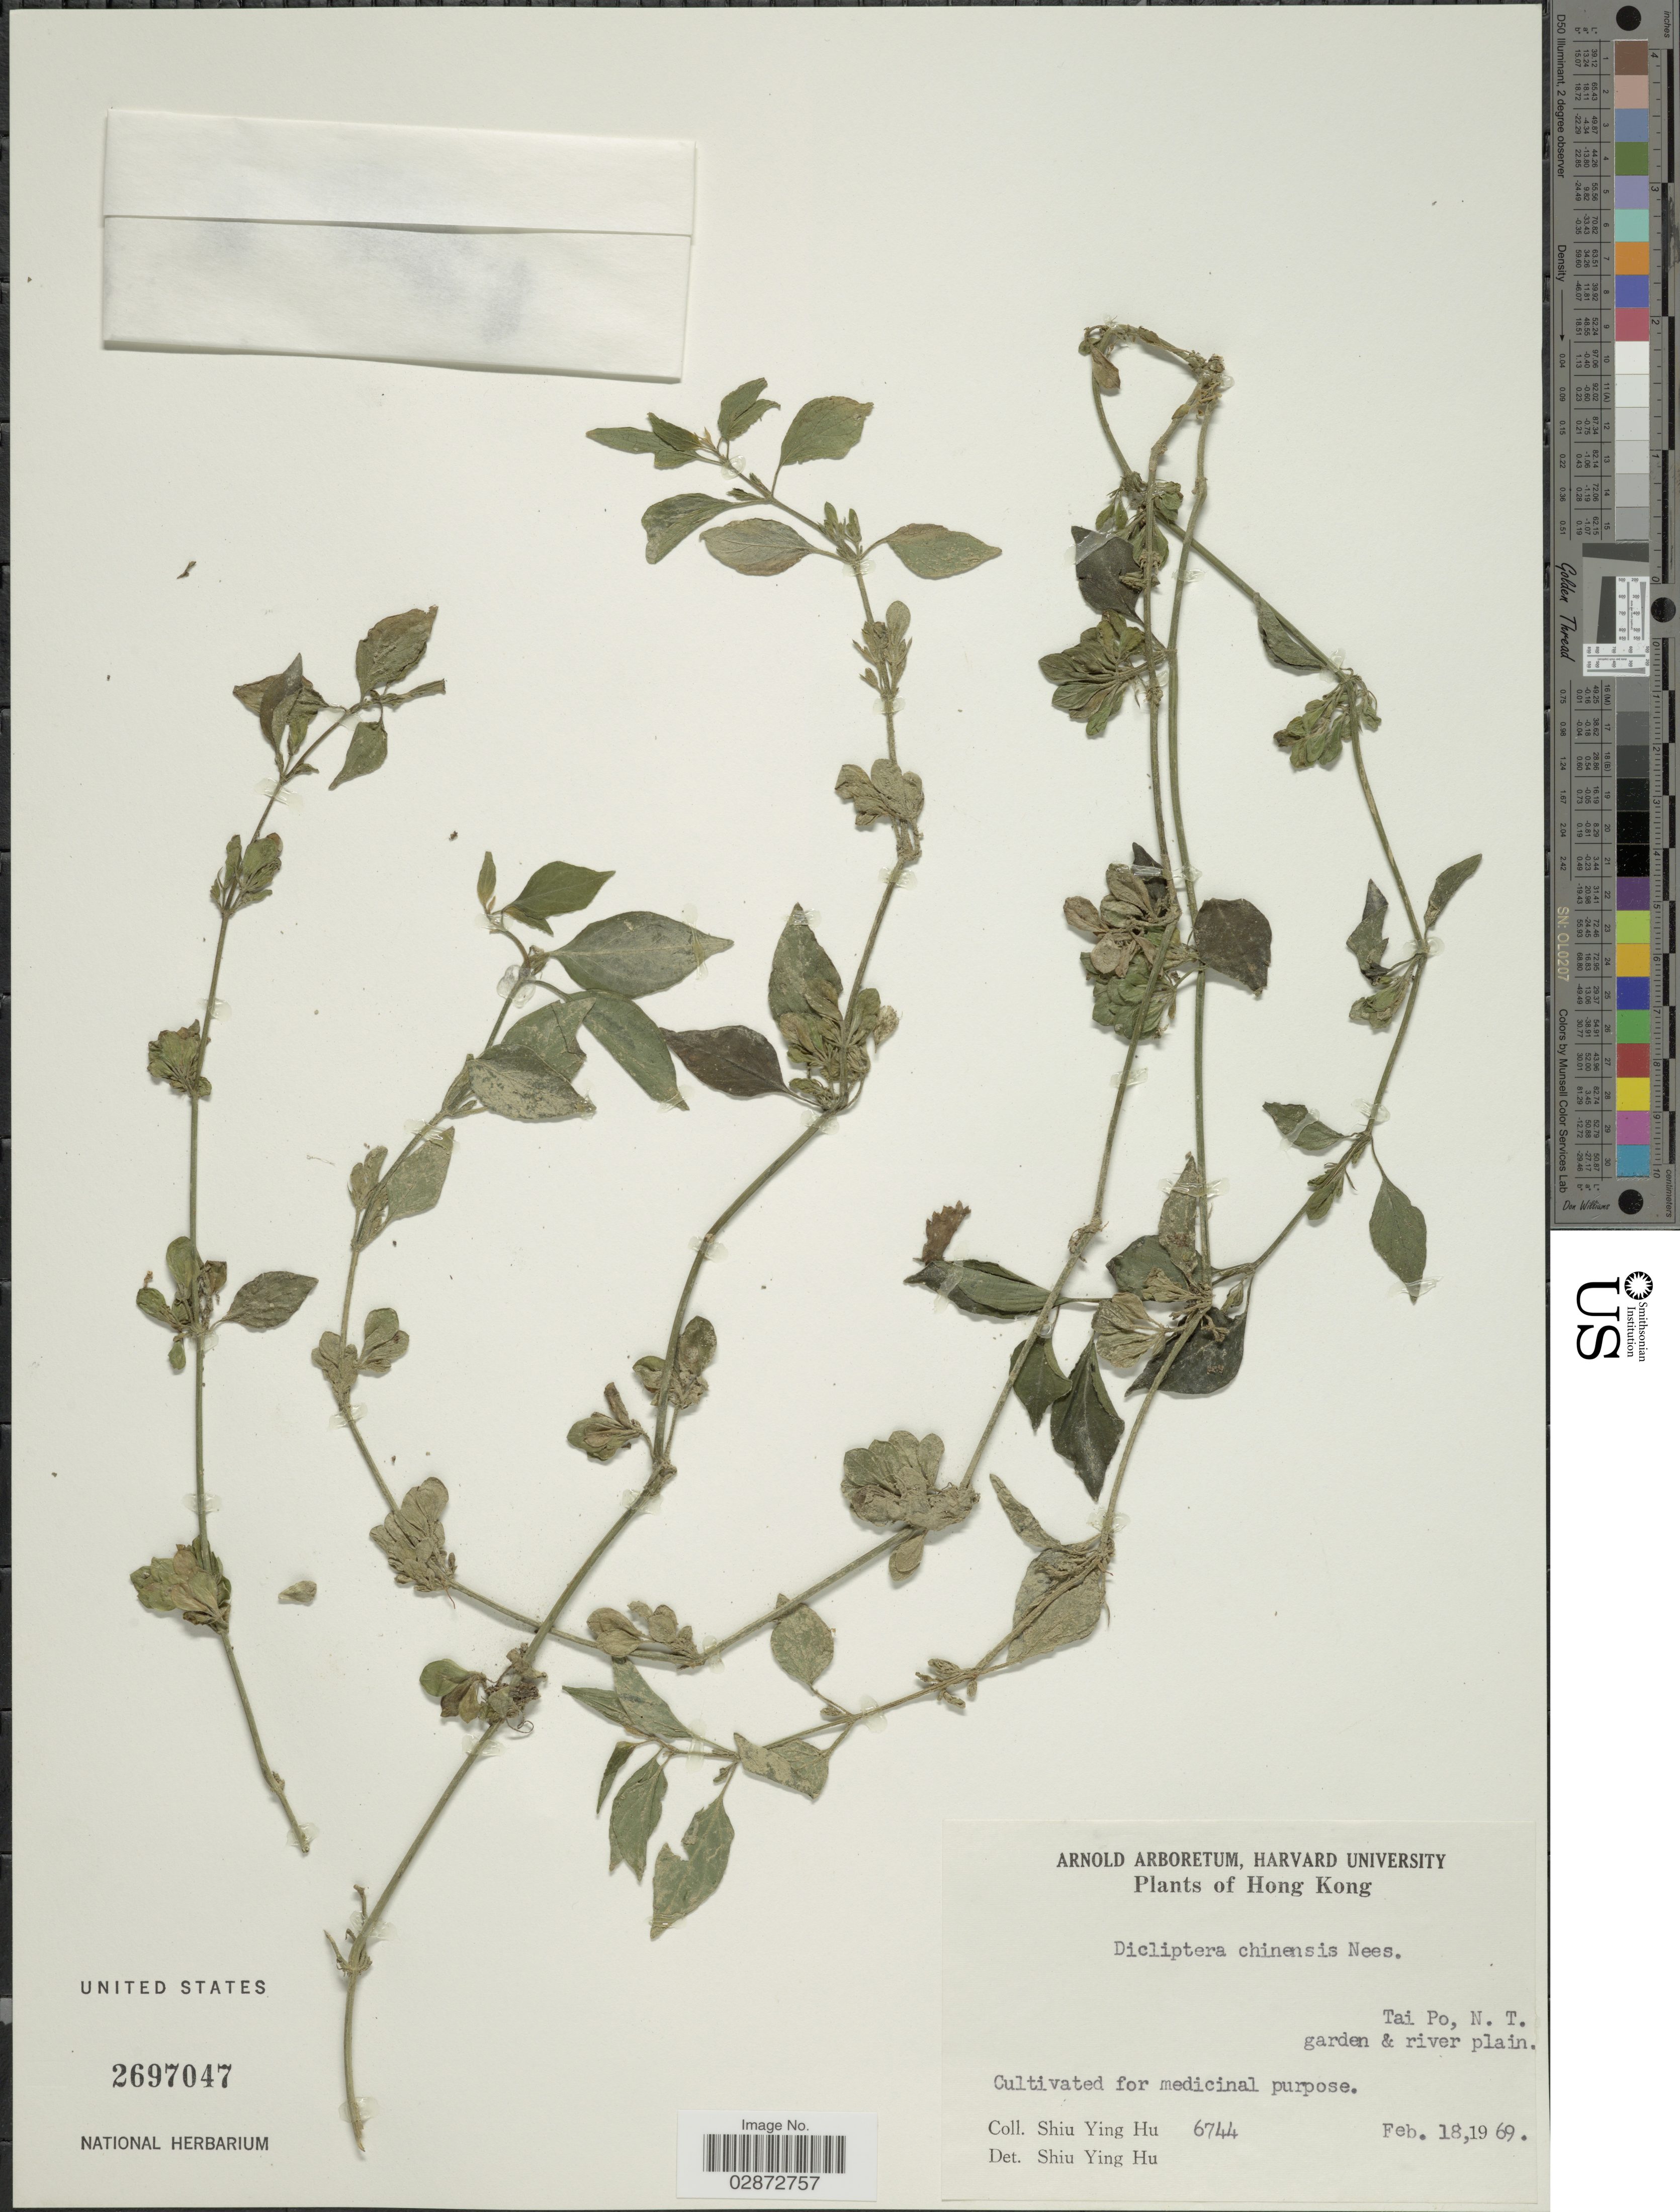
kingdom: Plantae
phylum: Tracheophyta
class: Magnoliopsida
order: Lamiales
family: Acanthaceae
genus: Dicliptera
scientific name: Dicliptera chinensis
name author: (L.) Juss.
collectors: S. Y. Hu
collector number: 6744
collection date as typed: Transcribed d/m/y: 18/2/69 to 19/2/69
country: China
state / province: Hong Kong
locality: Tai Po, N.T.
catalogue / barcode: US 2697047